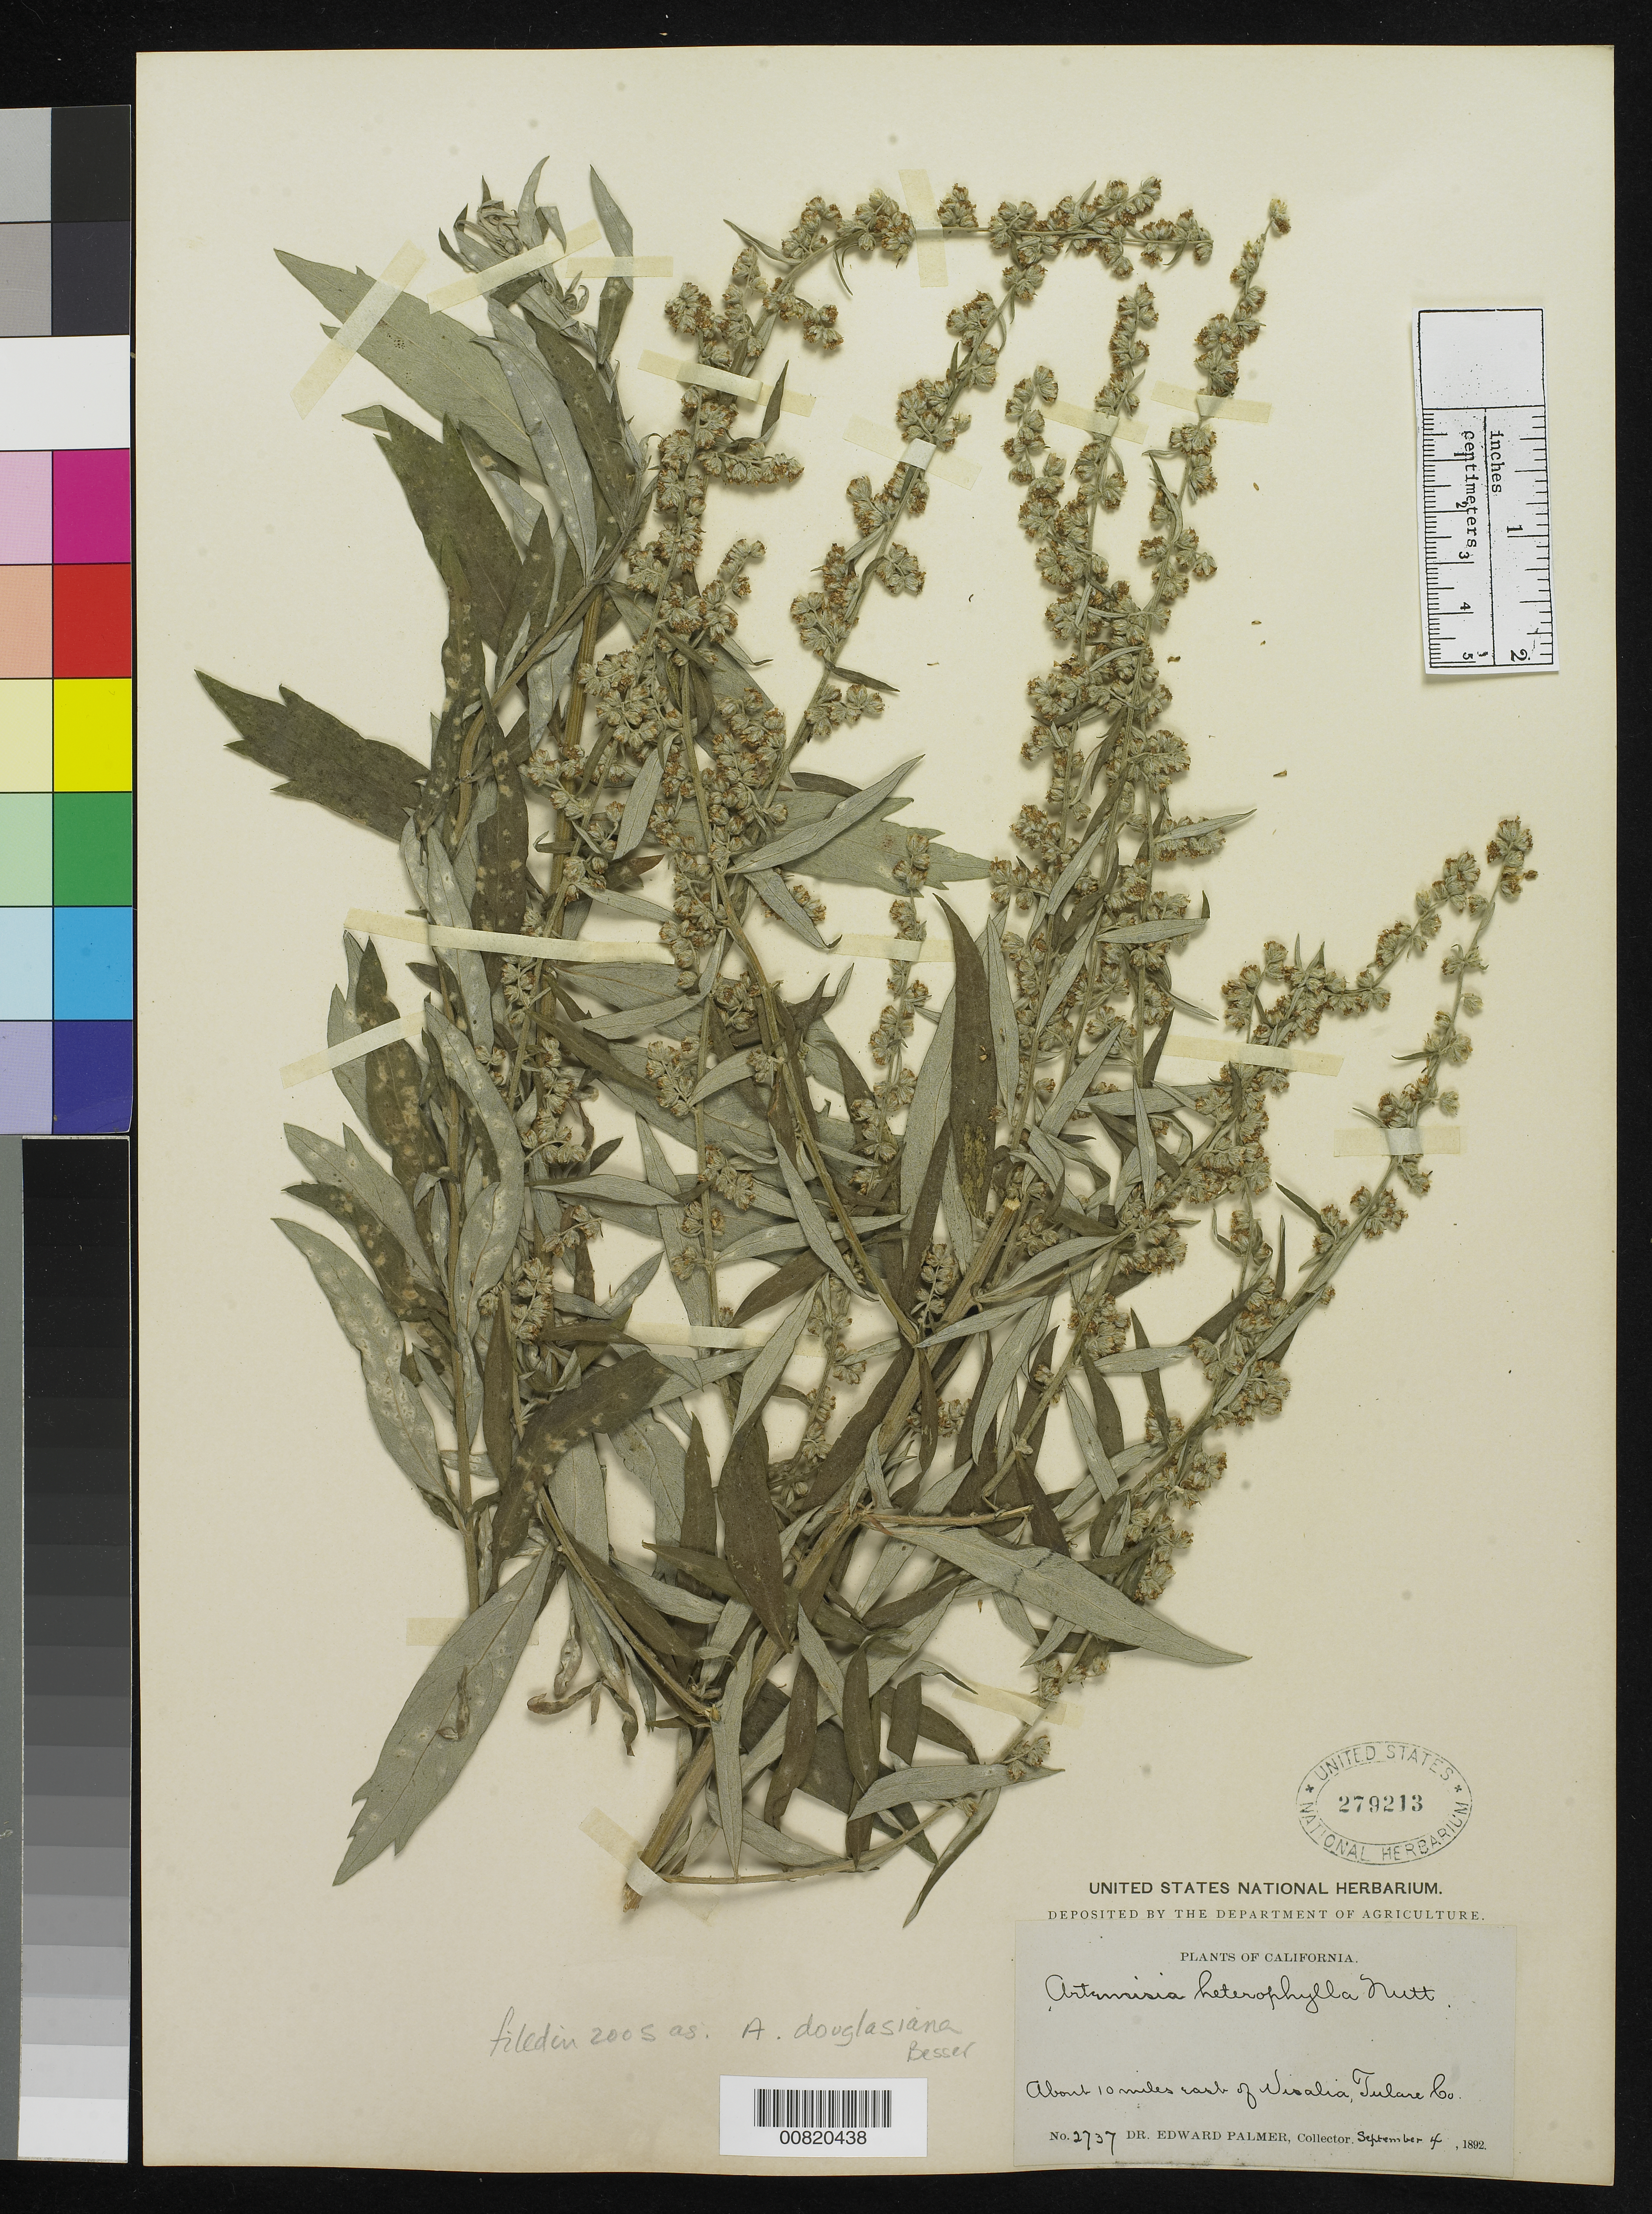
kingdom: Plantae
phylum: Tracheophyta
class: Magnoliopsida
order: Asterales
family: Asteraceae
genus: Artemisia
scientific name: Artemisia douglasiana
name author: Besser ex Hook.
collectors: E. Palmer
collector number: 2737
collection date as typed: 04 Sep 1892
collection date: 1892-09-04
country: United States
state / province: California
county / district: Tulare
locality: About 10 miles east of Visalia, Tulare County, California.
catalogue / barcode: US 279213